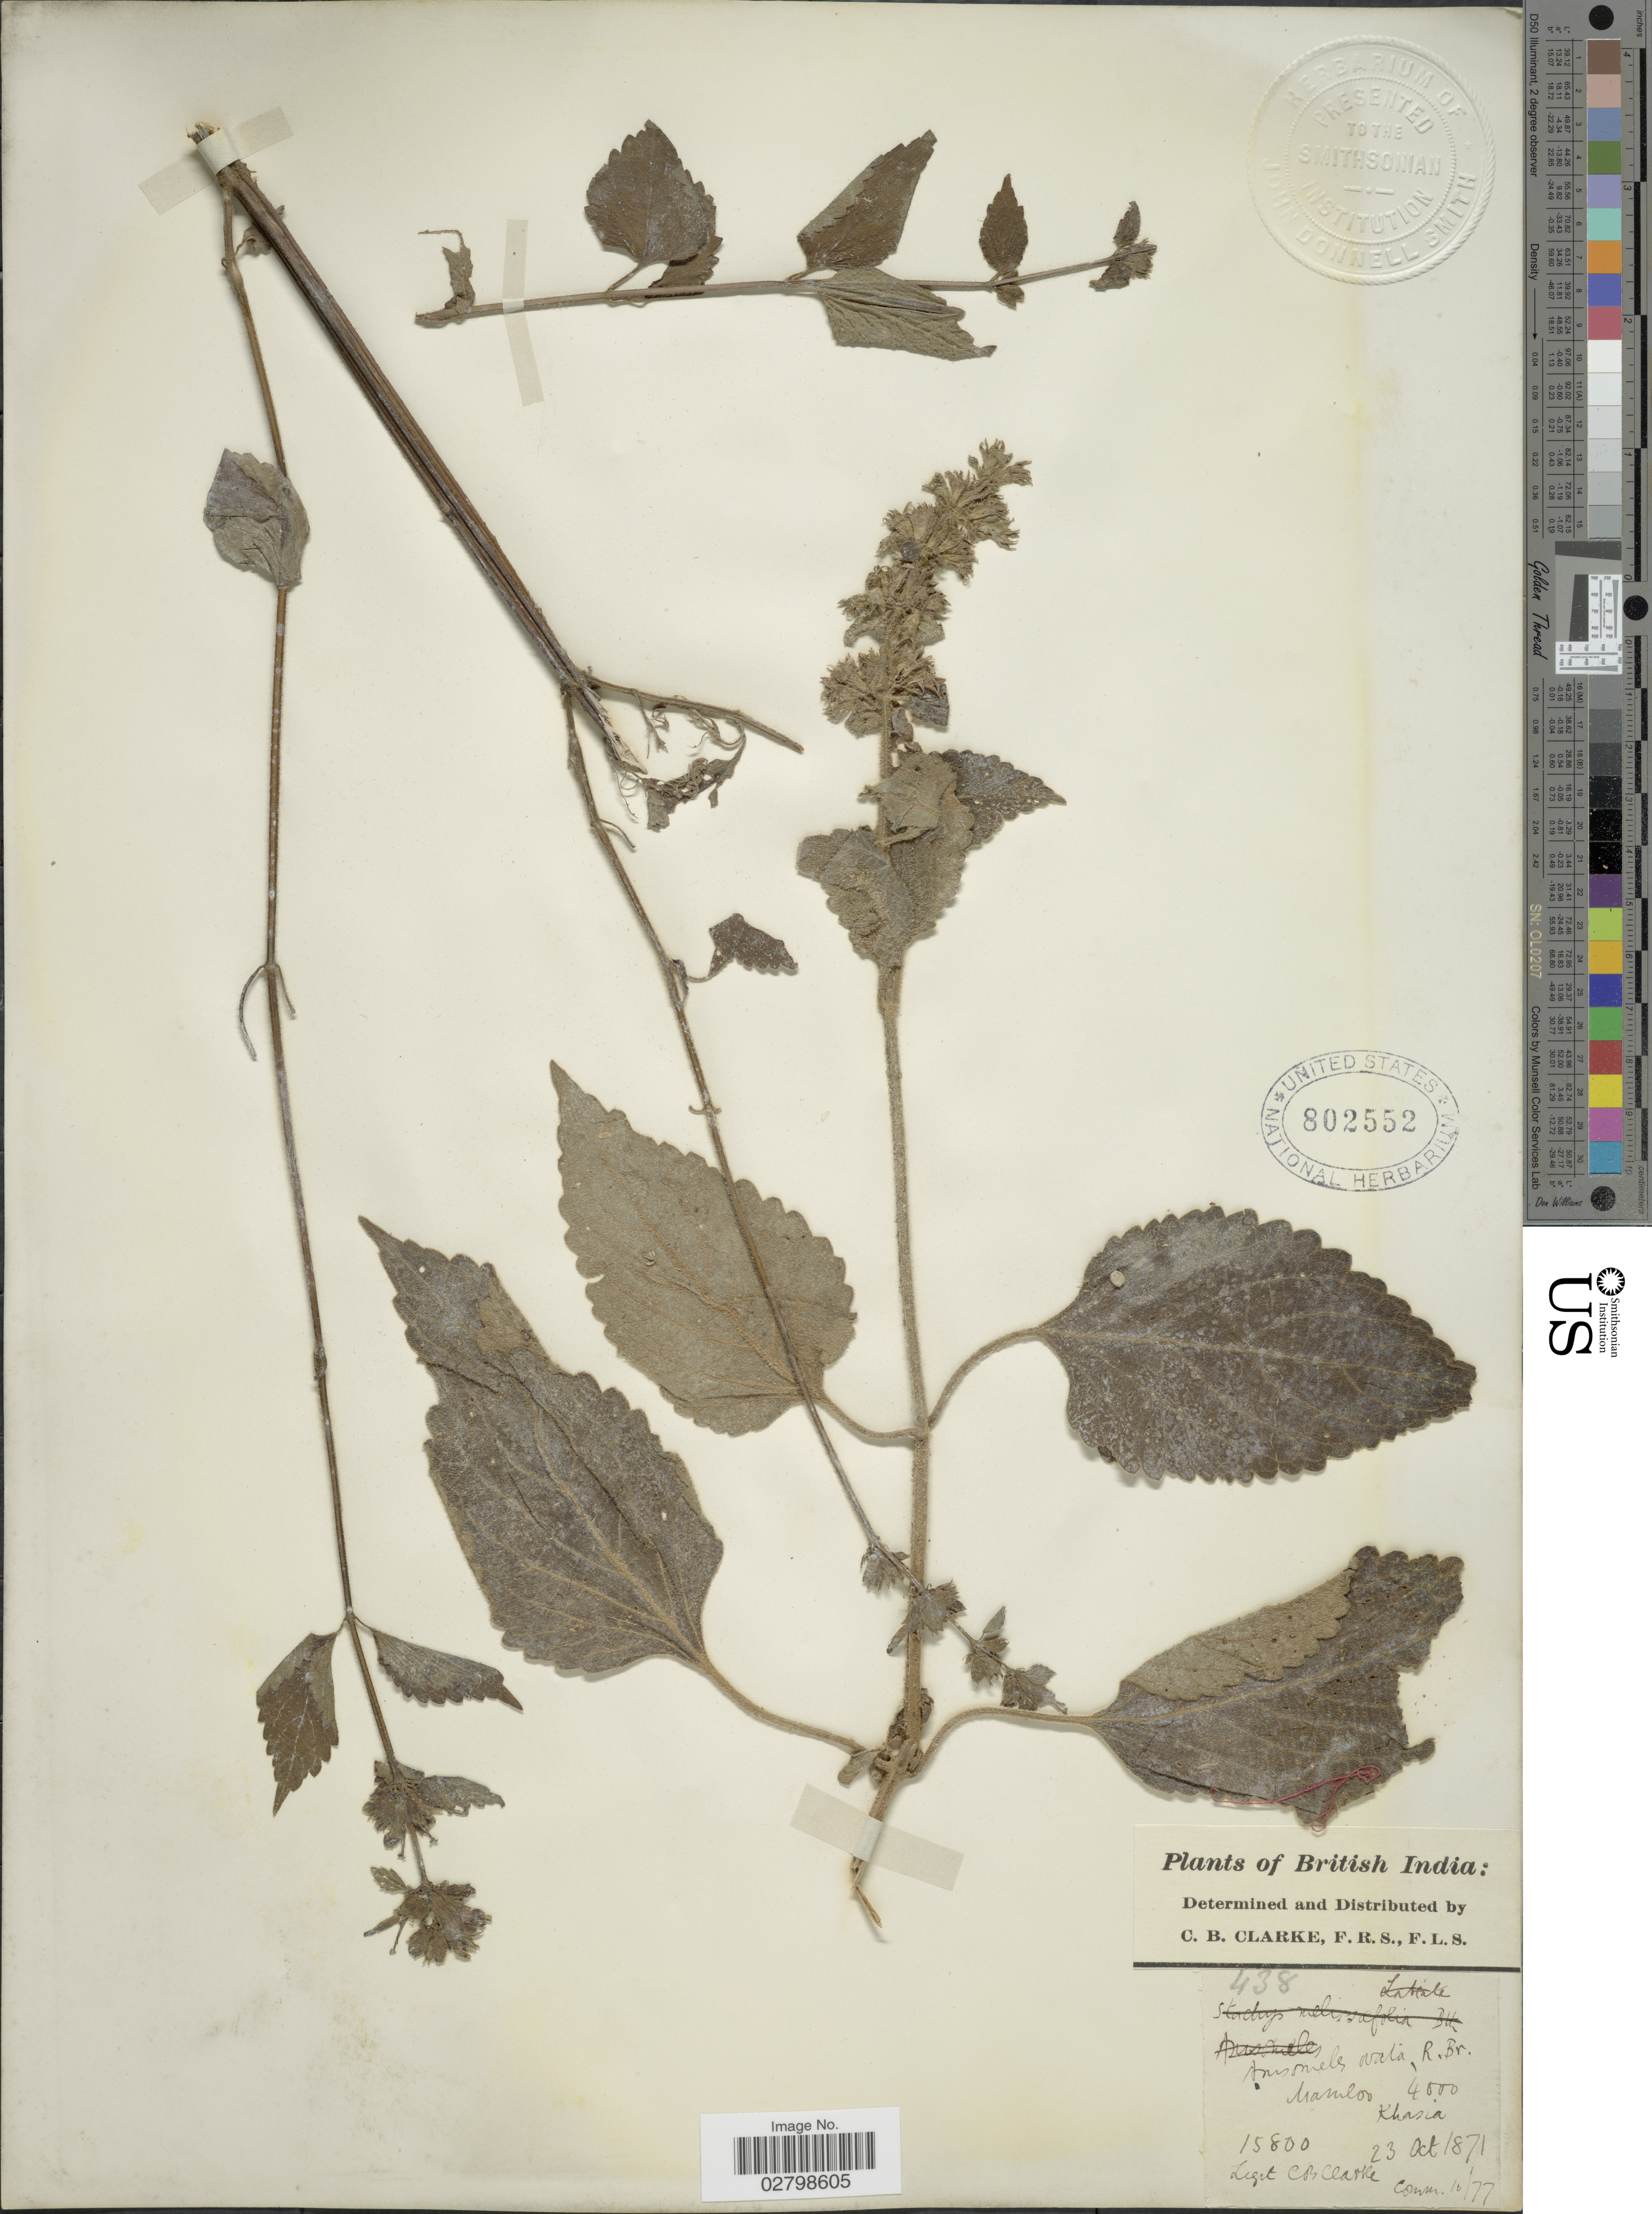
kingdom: Plantae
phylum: Tracheophyta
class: Magnoliopsida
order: Lamiales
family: Lamiaceae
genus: Anisomeles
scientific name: Anisomeles indica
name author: (L.) Kuntze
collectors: C. B. Clarke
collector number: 438/15800*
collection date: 1871-10-23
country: India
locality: British India. Mamloo. Khasia.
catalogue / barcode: US 802552